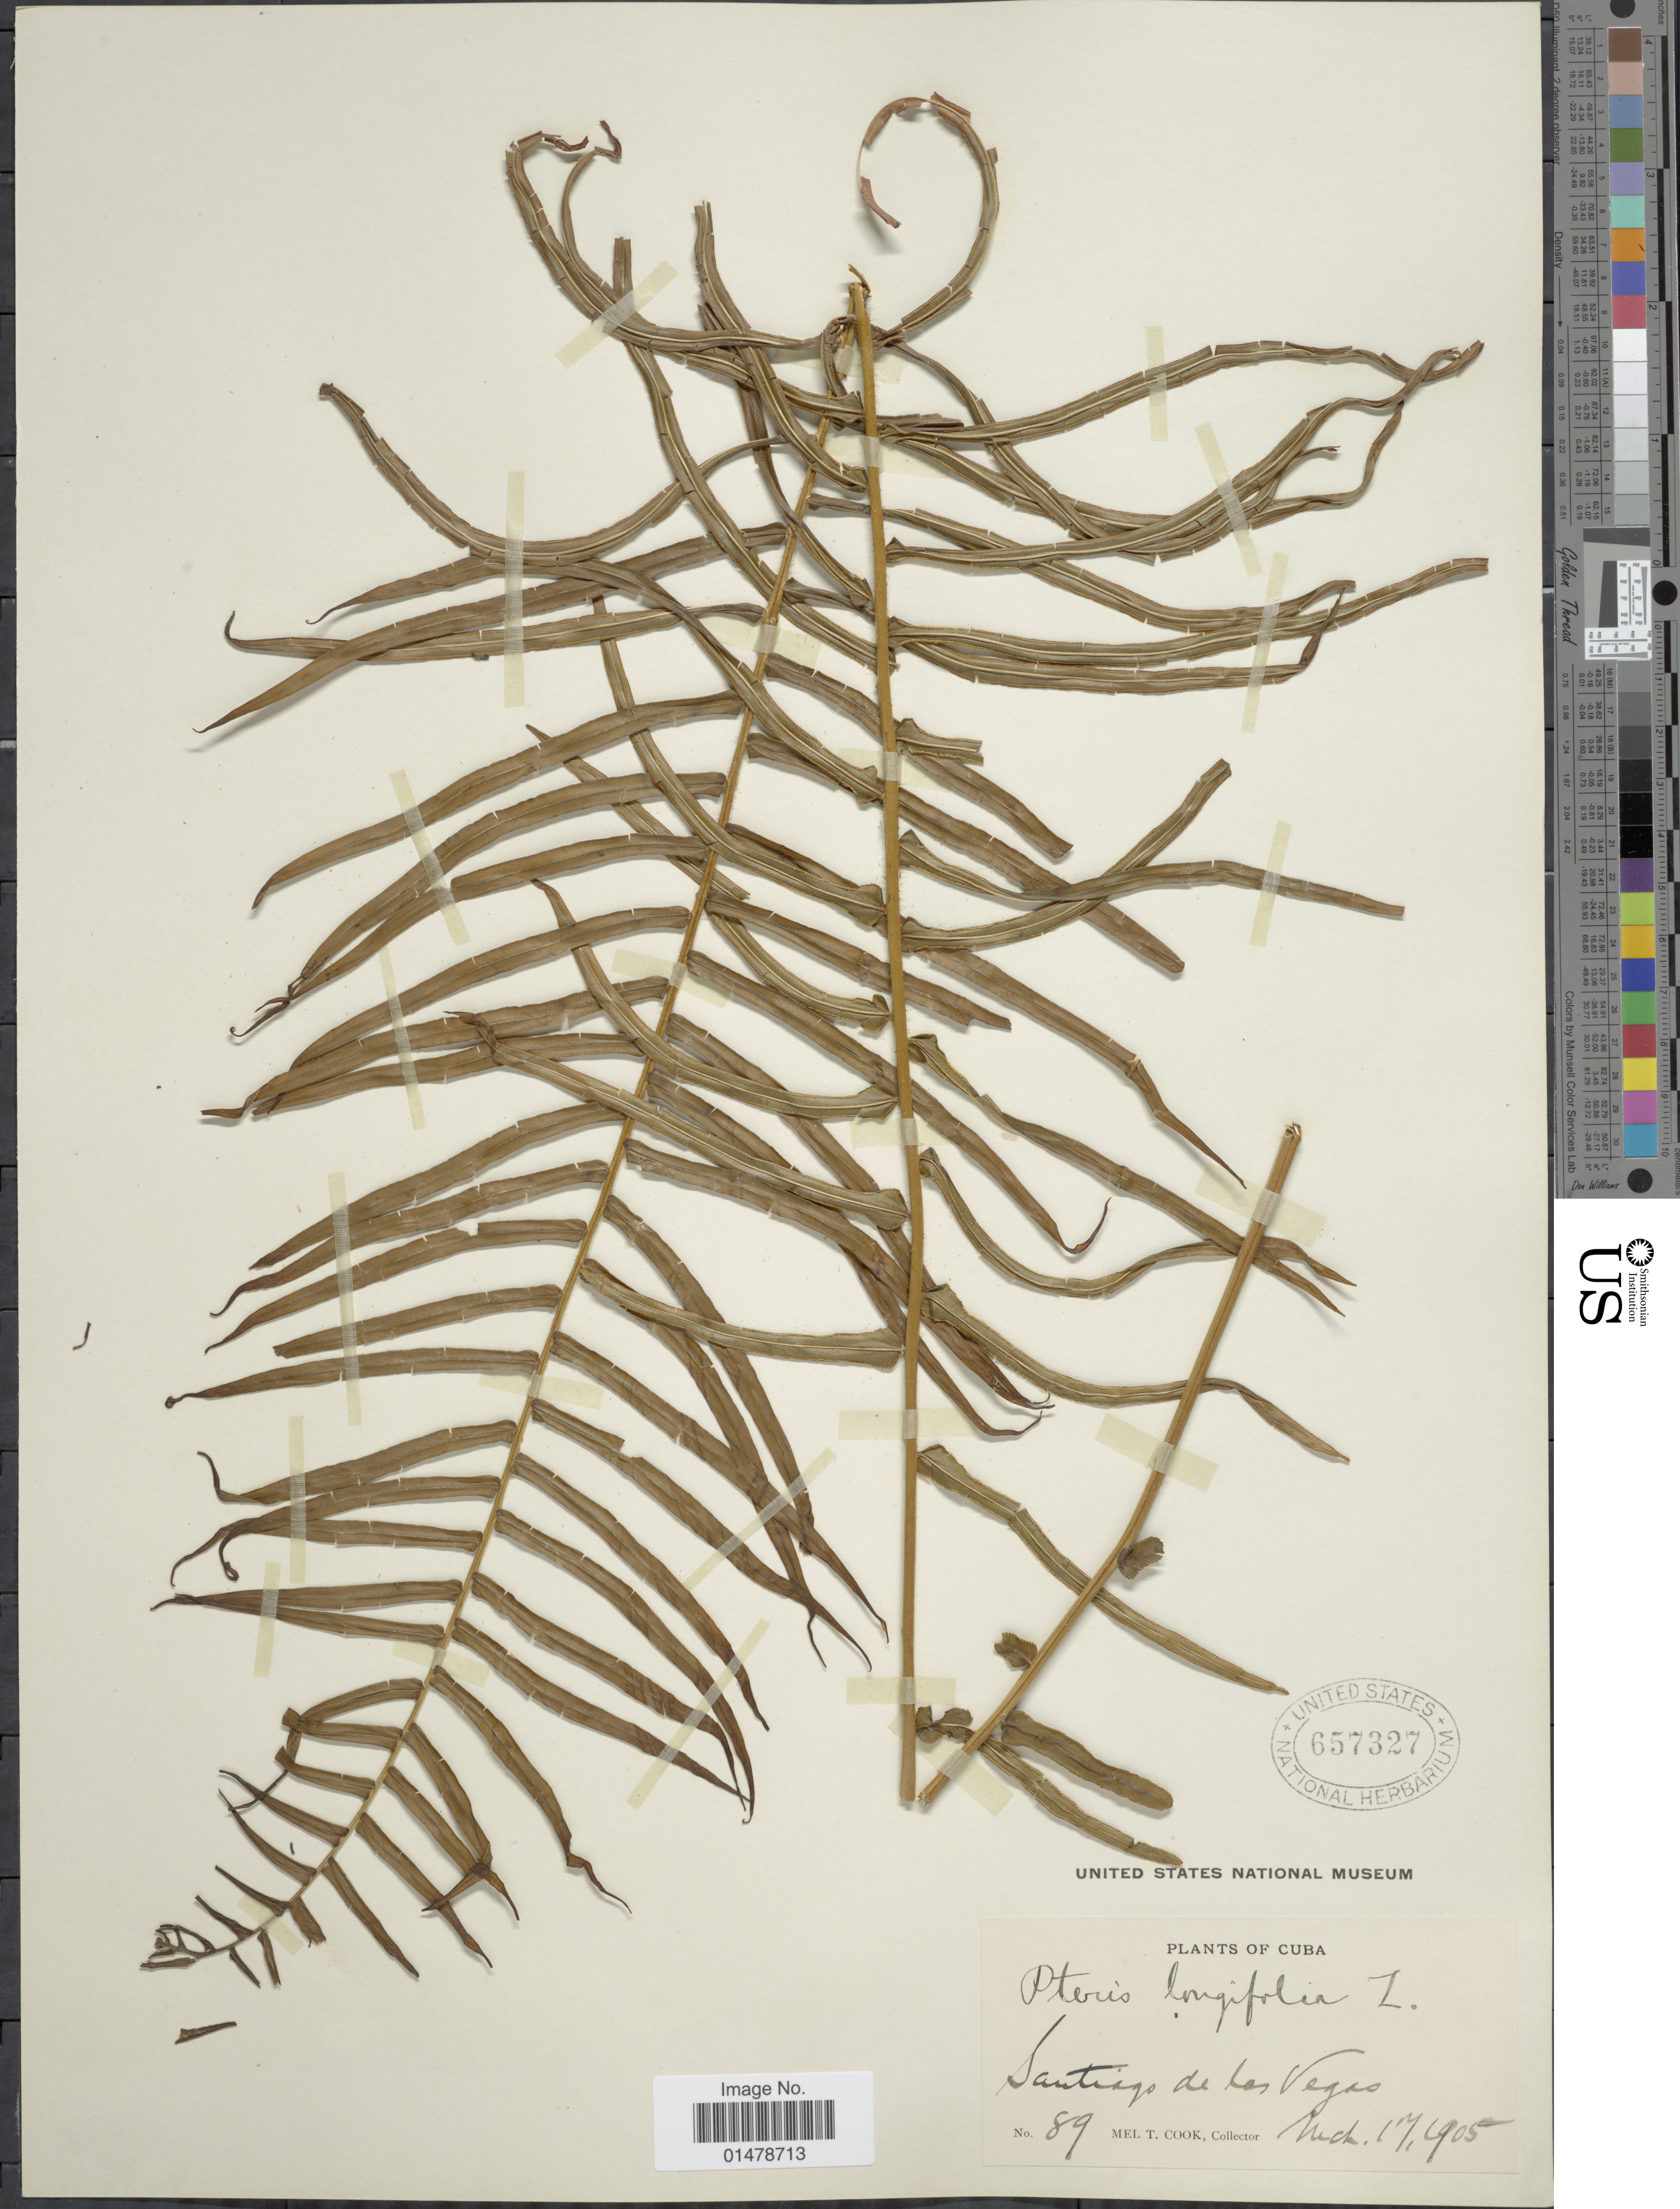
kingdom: Plantae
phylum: Tracheophyta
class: Polypodiopsida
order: Polypodiales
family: Pteridaceae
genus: Pteris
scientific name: Pteris longifolia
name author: L.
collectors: M. T. Cook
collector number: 89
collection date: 1905-03-17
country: Cuba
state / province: Santiago de Cuba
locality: Santiago de las Vegas.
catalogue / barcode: US 657327